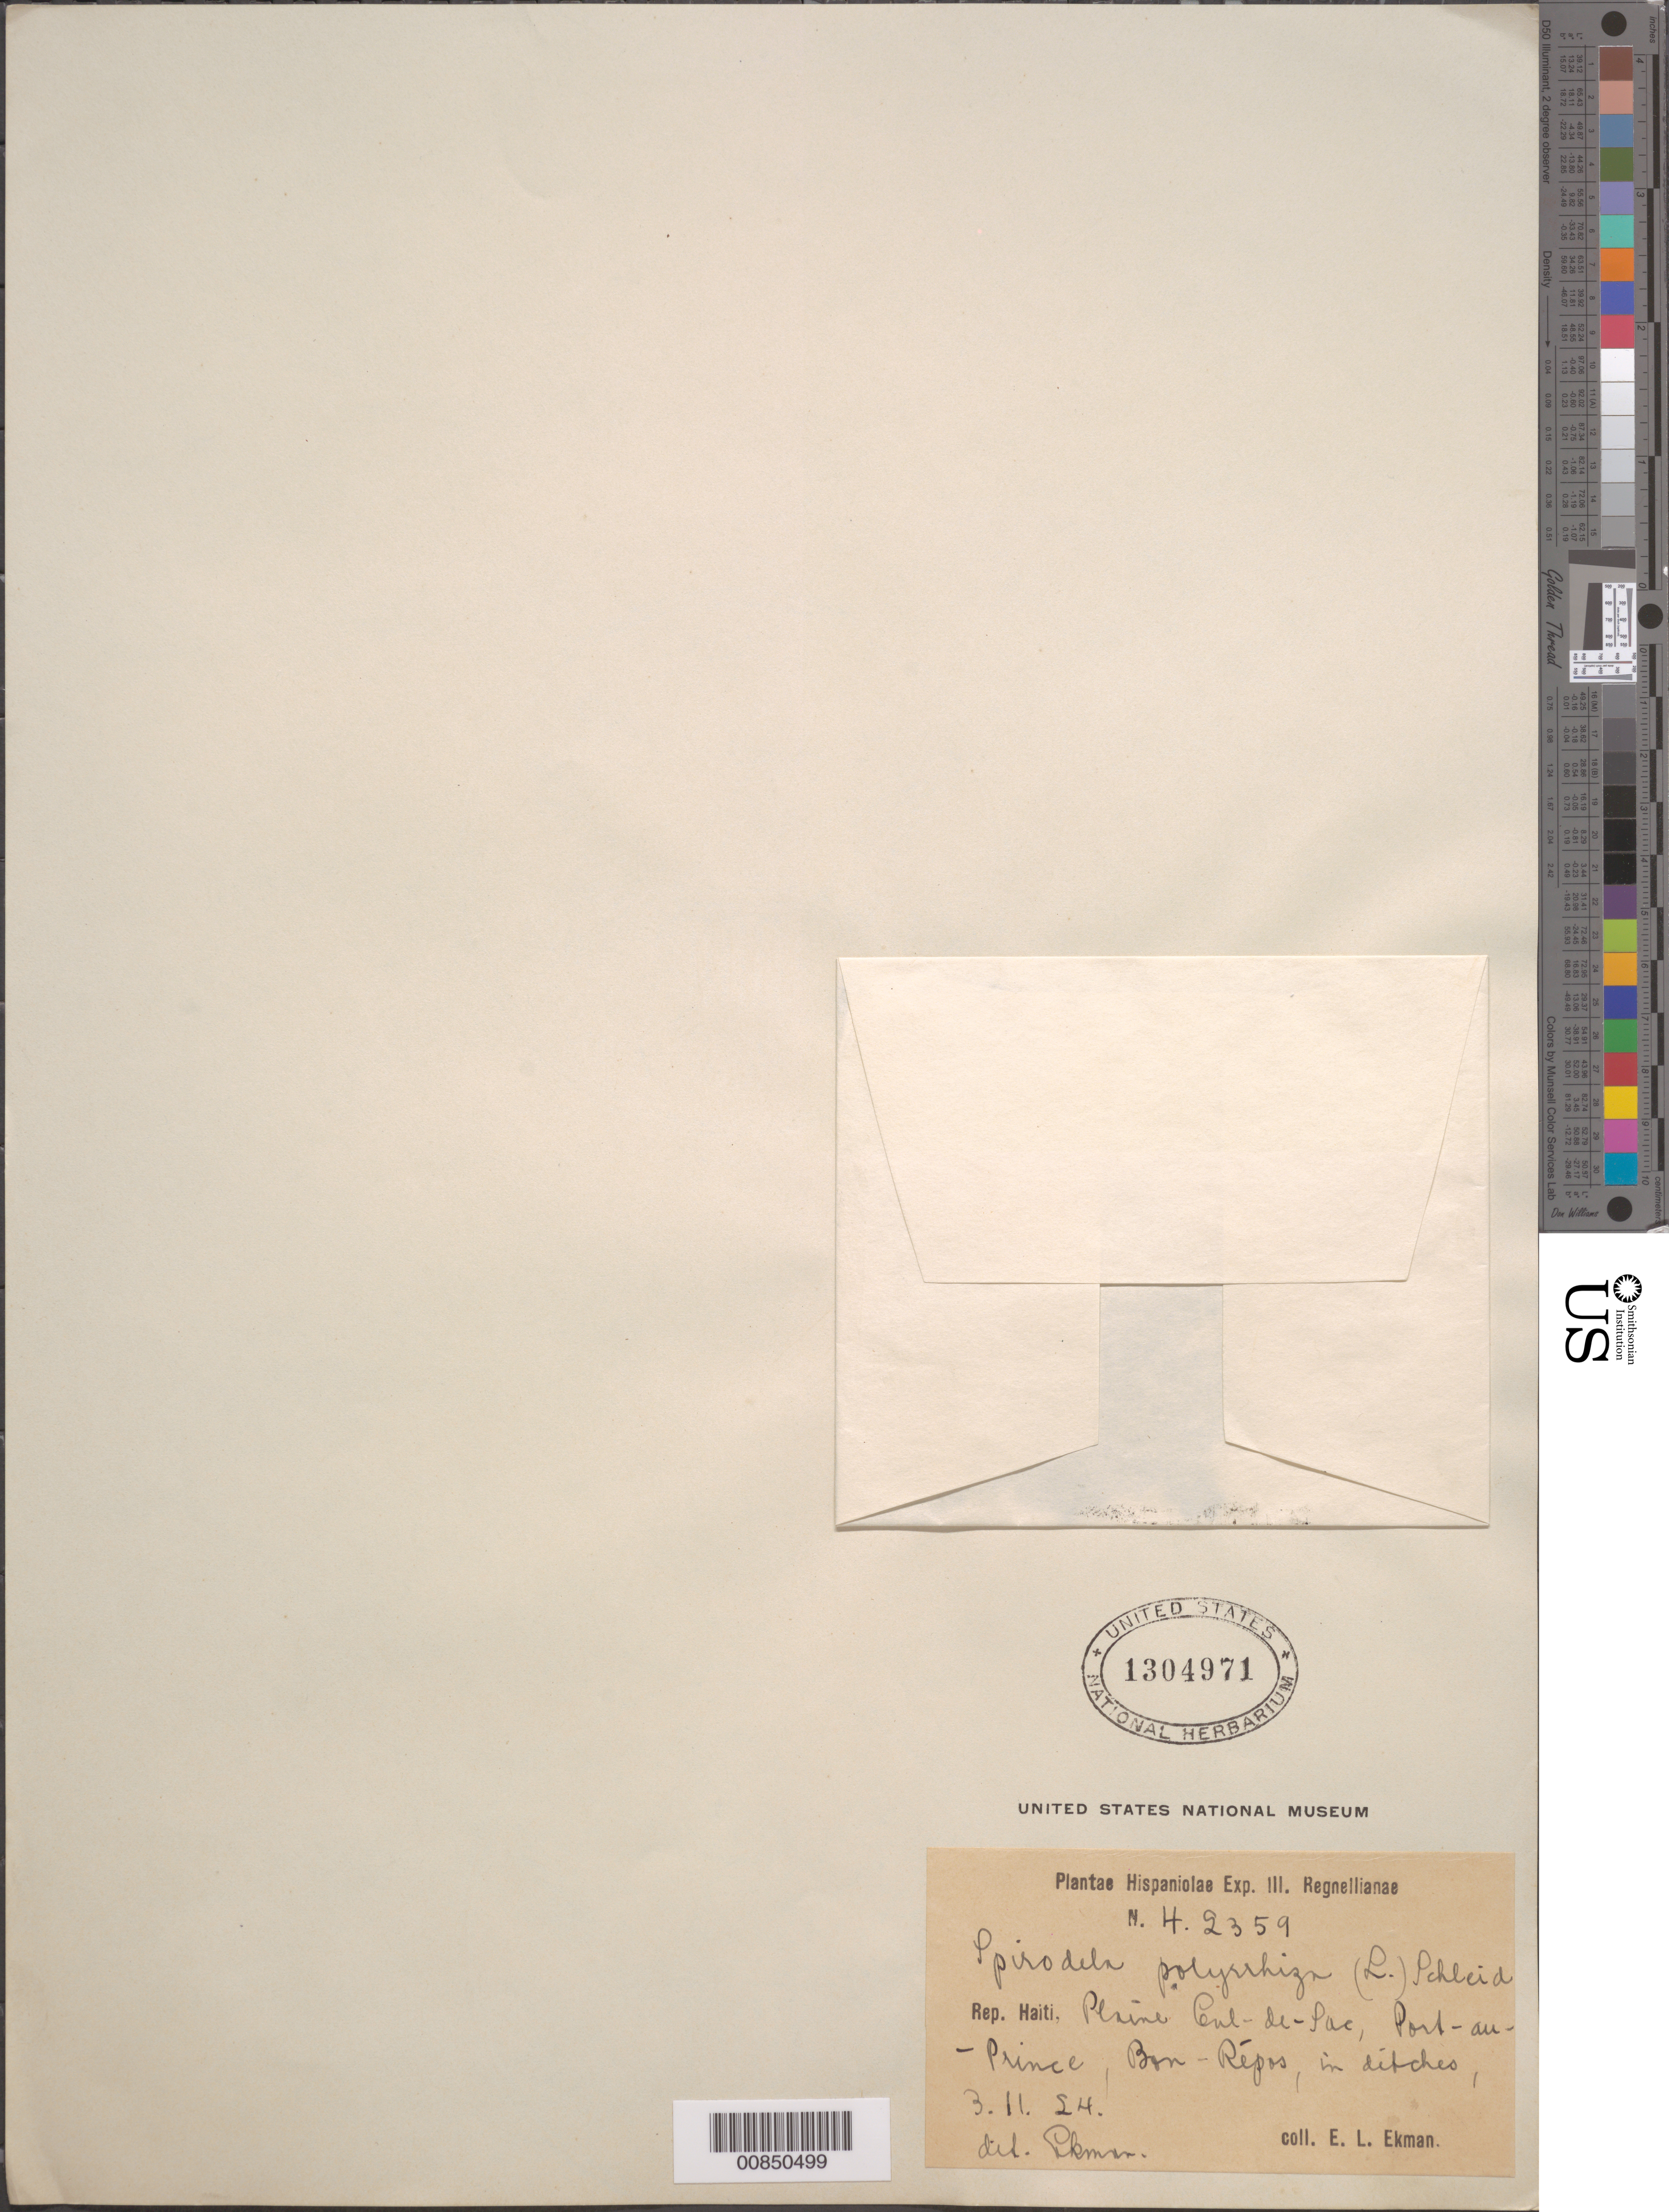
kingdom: Plantae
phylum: Tracheophyta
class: Liliopsida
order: Alismatales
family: Araceae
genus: Spirodela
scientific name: Spirodela polyrrhiza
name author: (L.) Schleid.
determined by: Ekman, E. L.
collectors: E. L. Ekman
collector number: H 2359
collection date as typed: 03 Nov 1924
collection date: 1924-11-03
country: Haiti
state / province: Ouest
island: Hispaniola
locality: Plaine de Cul de Sac, Port au Prince, Bon Répos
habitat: In ditches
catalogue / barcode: US 1304971